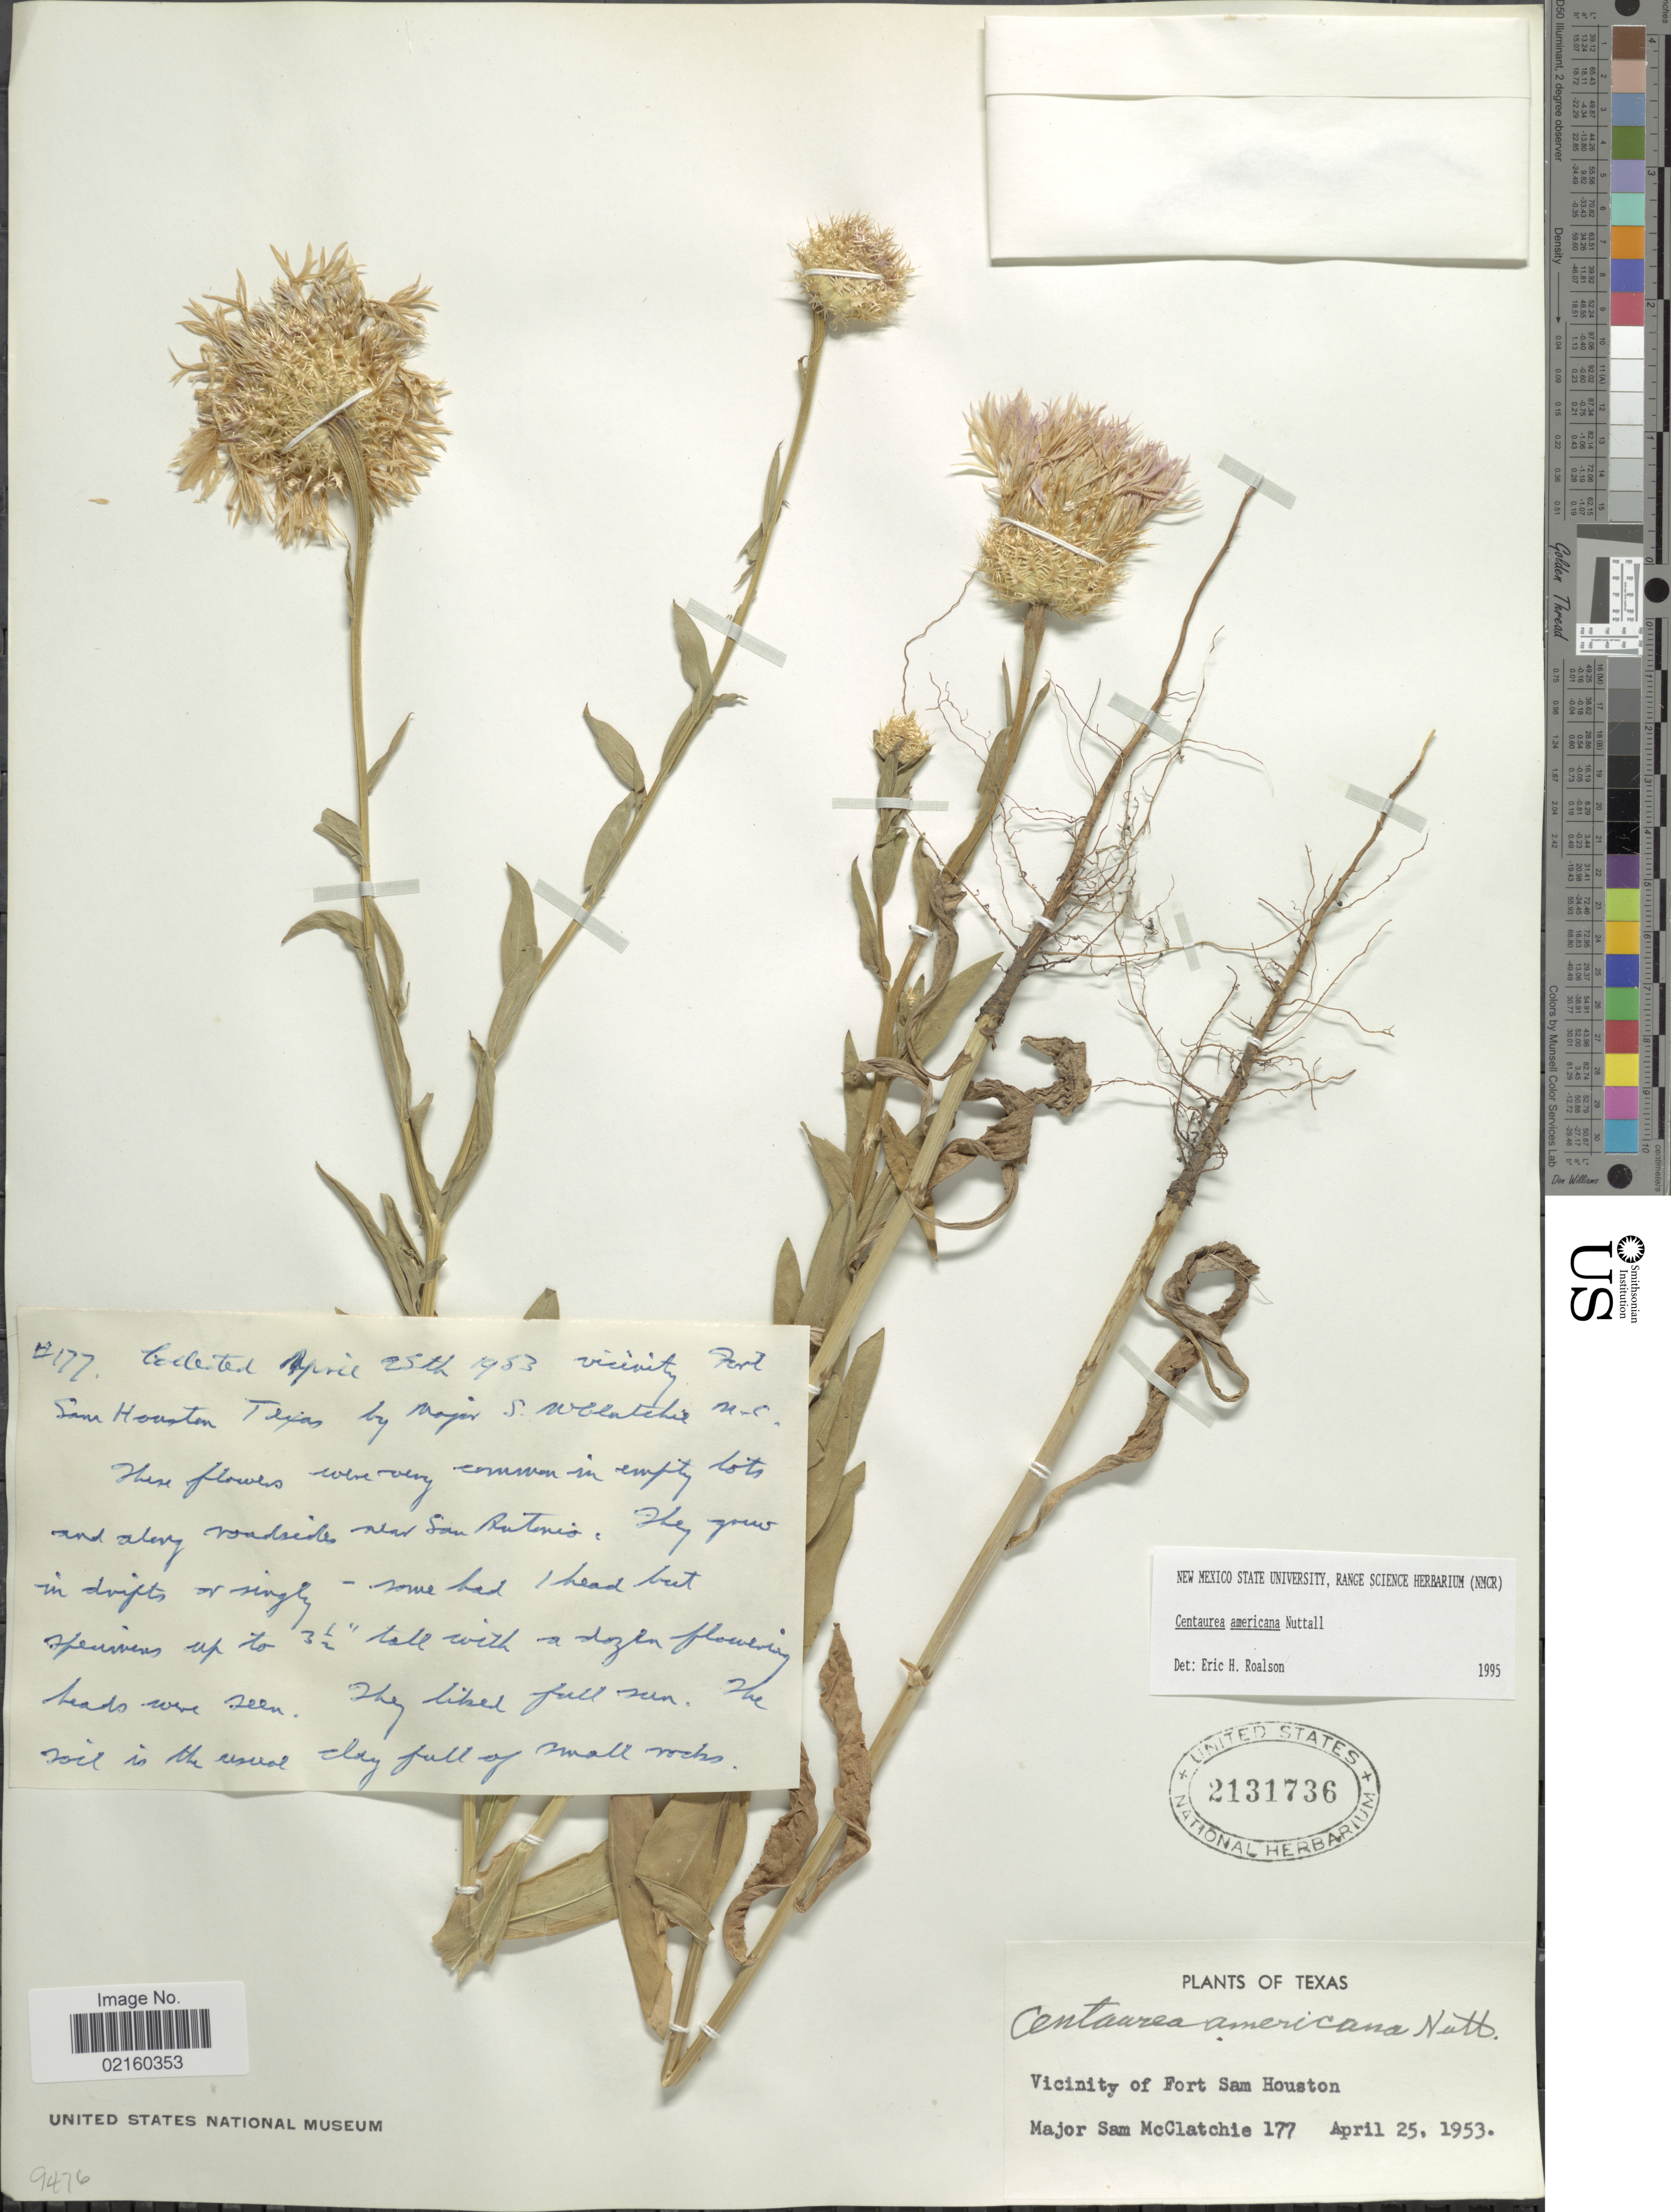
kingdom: Plantae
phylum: Tracheophyta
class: Magnoliopsida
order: Asterales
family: Asteraceae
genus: Plectocephalus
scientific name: Plectocephalus americanus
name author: (Nutt.) D. Don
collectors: S. McClatchie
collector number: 177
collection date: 1953-04-25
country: United States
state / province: Texas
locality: Vicinity of Fort Sam Houston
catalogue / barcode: US 2131736